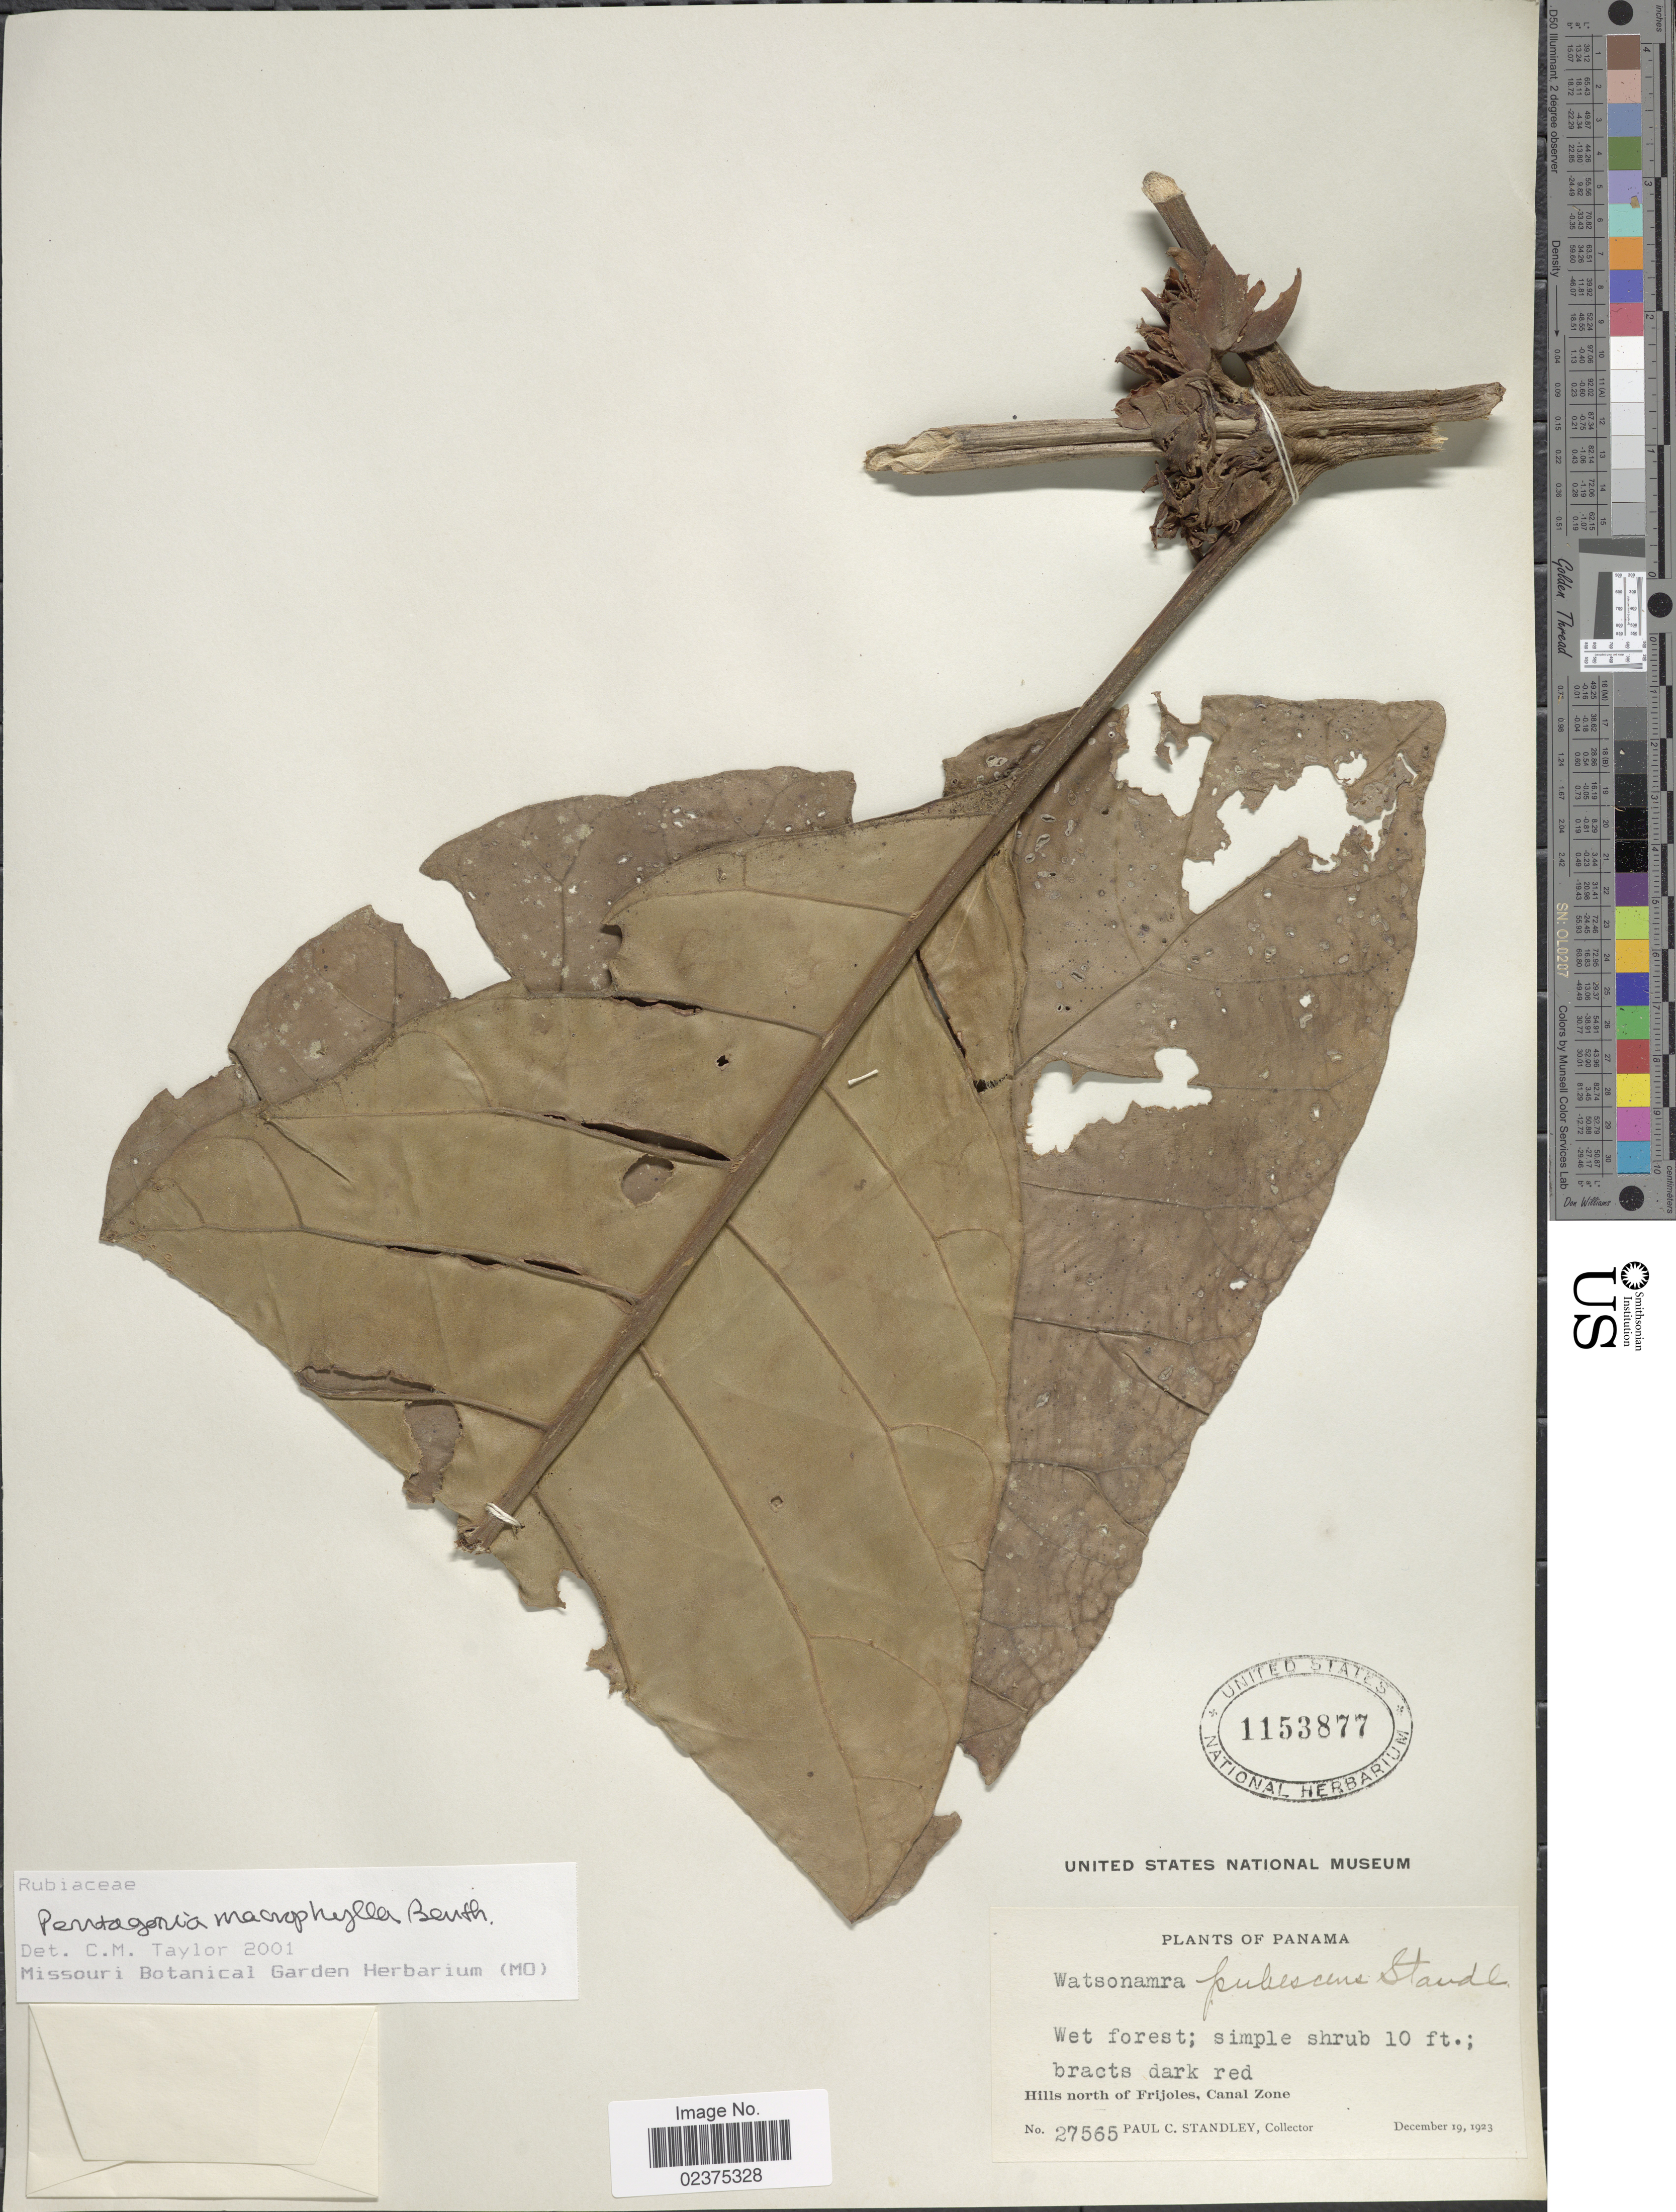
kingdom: Plantae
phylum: Tracheophyta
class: Magnoliopsida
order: Gentianales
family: Rubiaceae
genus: Pentagonia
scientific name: Pentagonia macrophylla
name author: Benth.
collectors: P. C. Standley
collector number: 27565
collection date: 1923-12-19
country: Panama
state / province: Colón / Panamá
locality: Wet forest; Hills north of Frijoles, Canal Zone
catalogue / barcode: US 1153877